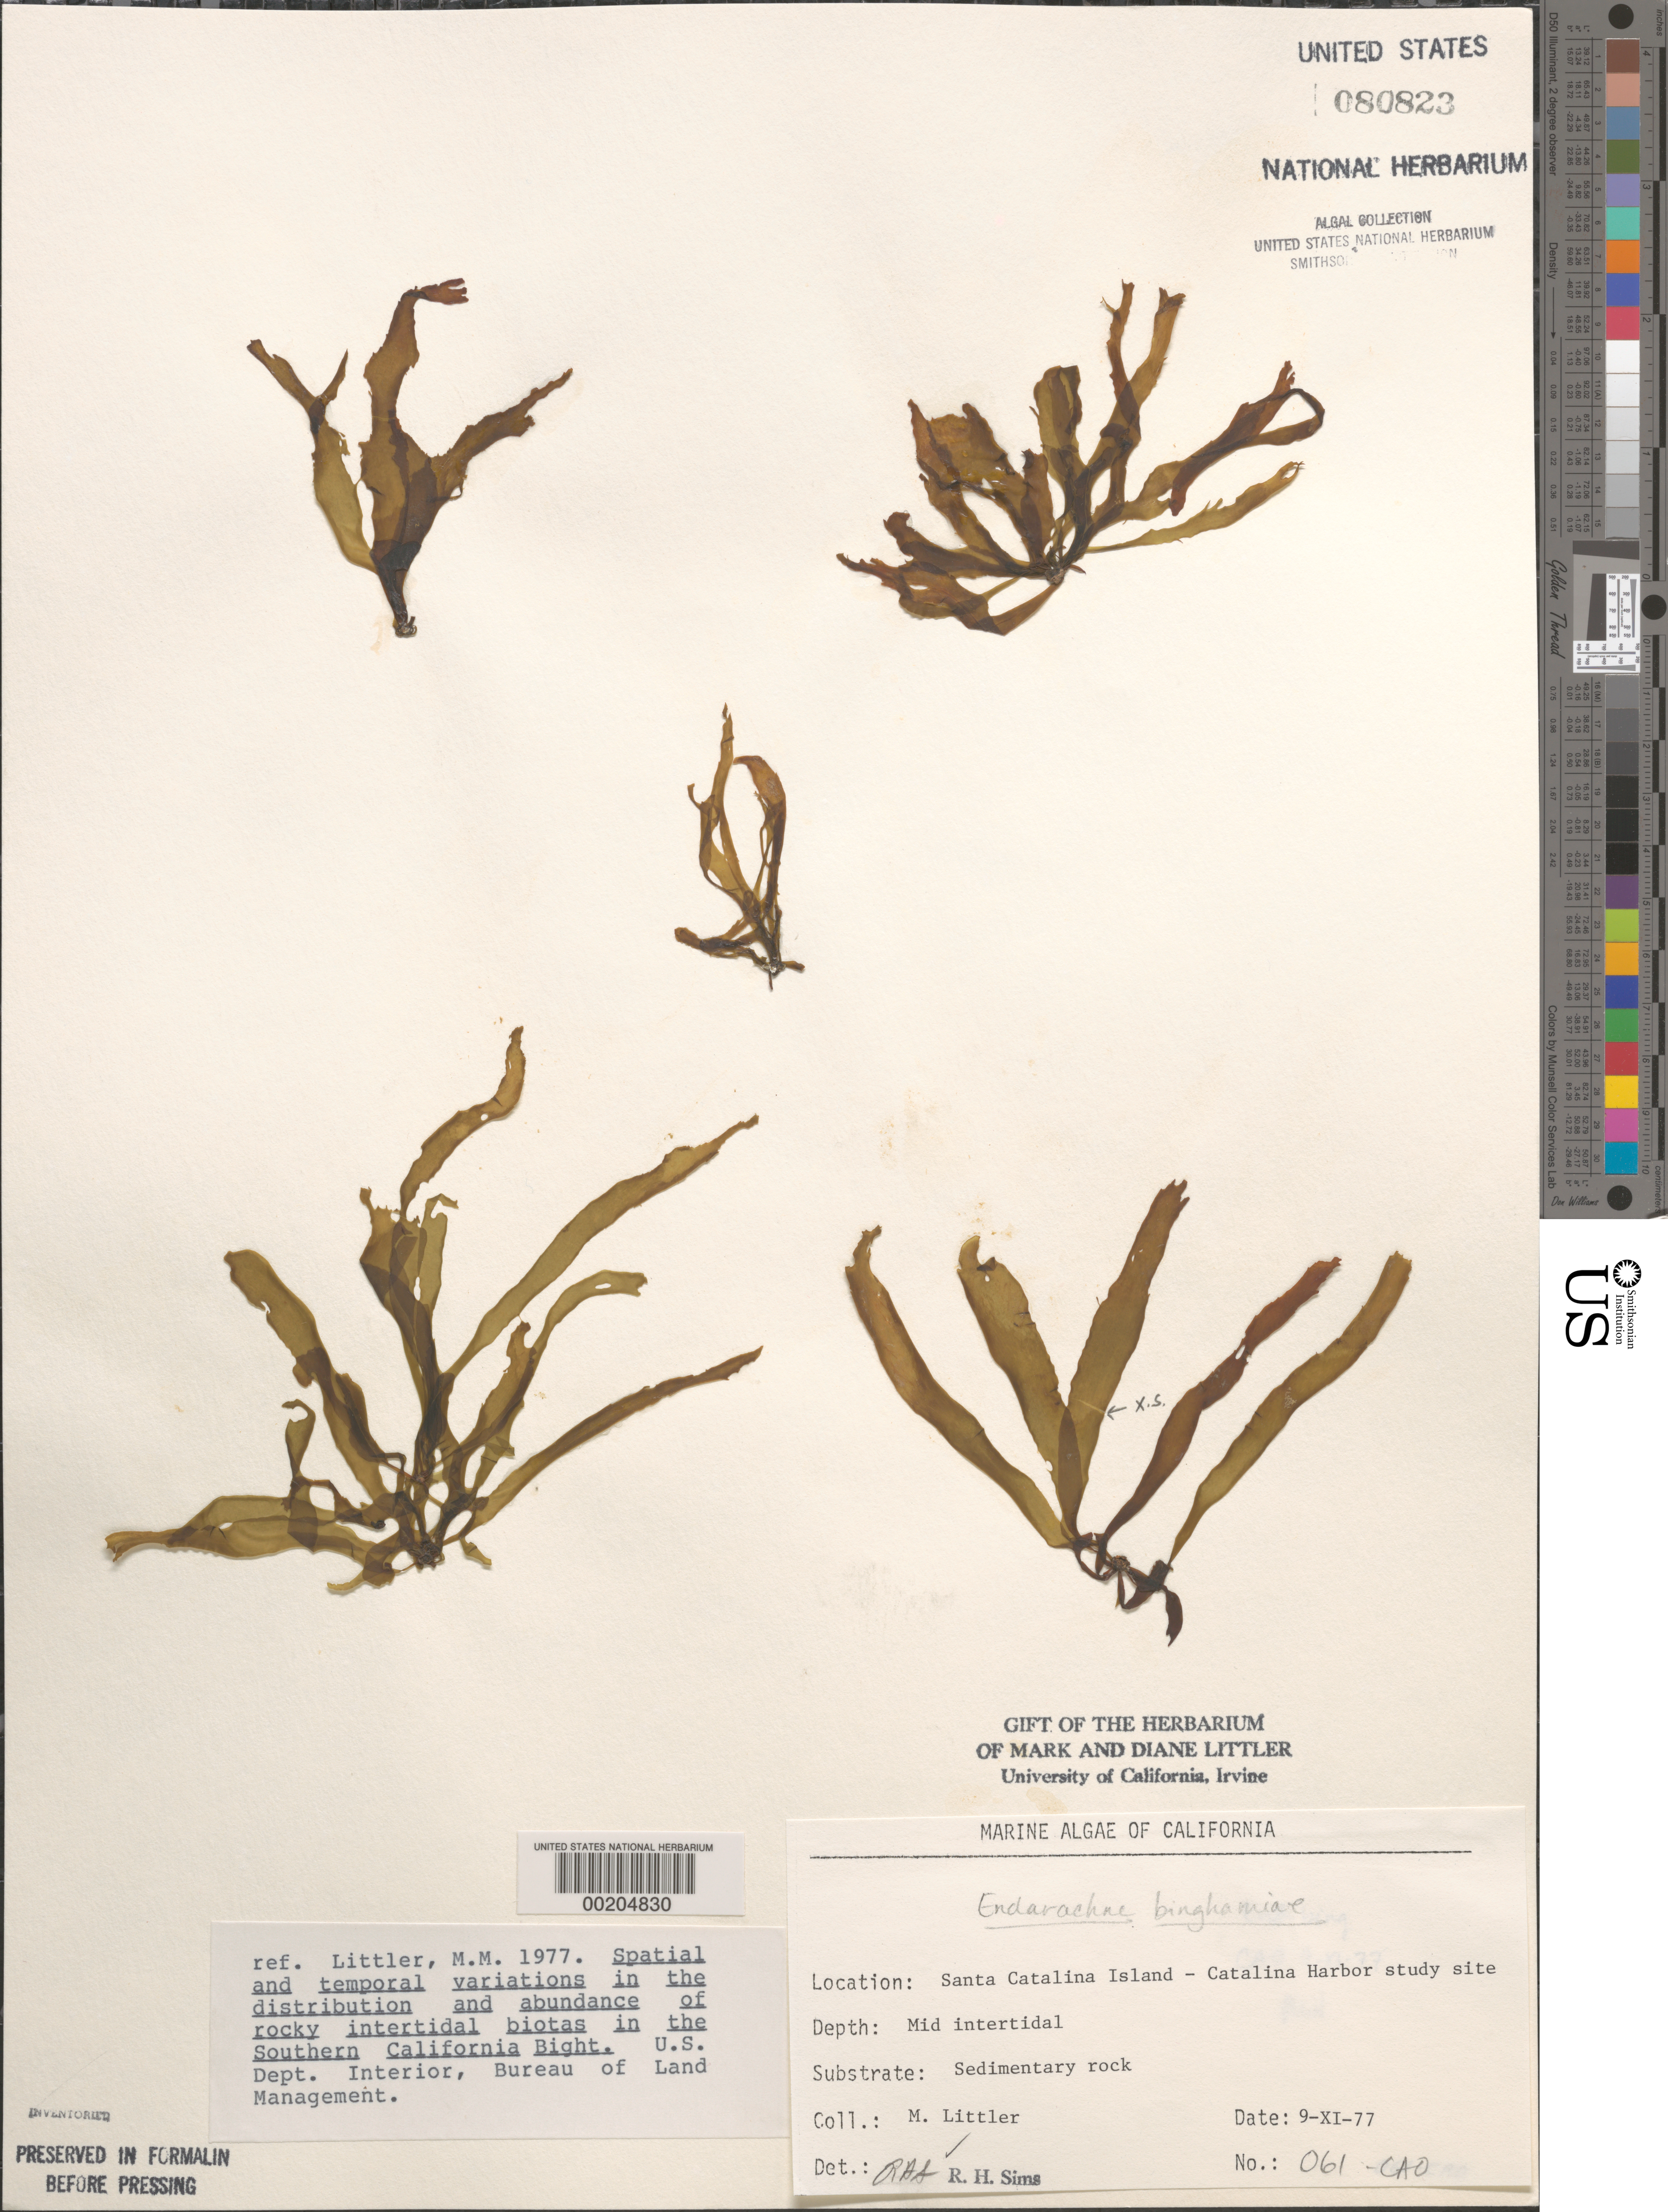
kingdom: Chromista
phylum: Ochrophyta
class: Phaeophyceae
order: Scytosiphonales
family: Scytosiphonaceae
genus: Petalonia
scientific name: Petalonia binghamiae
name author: (J. Agardh) K.L.Vinogr.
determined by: Algae name updating Project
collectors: M. M. Littler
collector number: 061-cao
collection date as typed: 09 Nov 1977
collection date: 1977-11-09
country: United States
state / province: California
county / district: Los Angeles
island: Santa Catalina Island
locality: West side of Catalina Harbor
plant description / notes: BLM-SOCALBIGHT Rocky Intertidal Survey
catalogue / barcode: US 80823